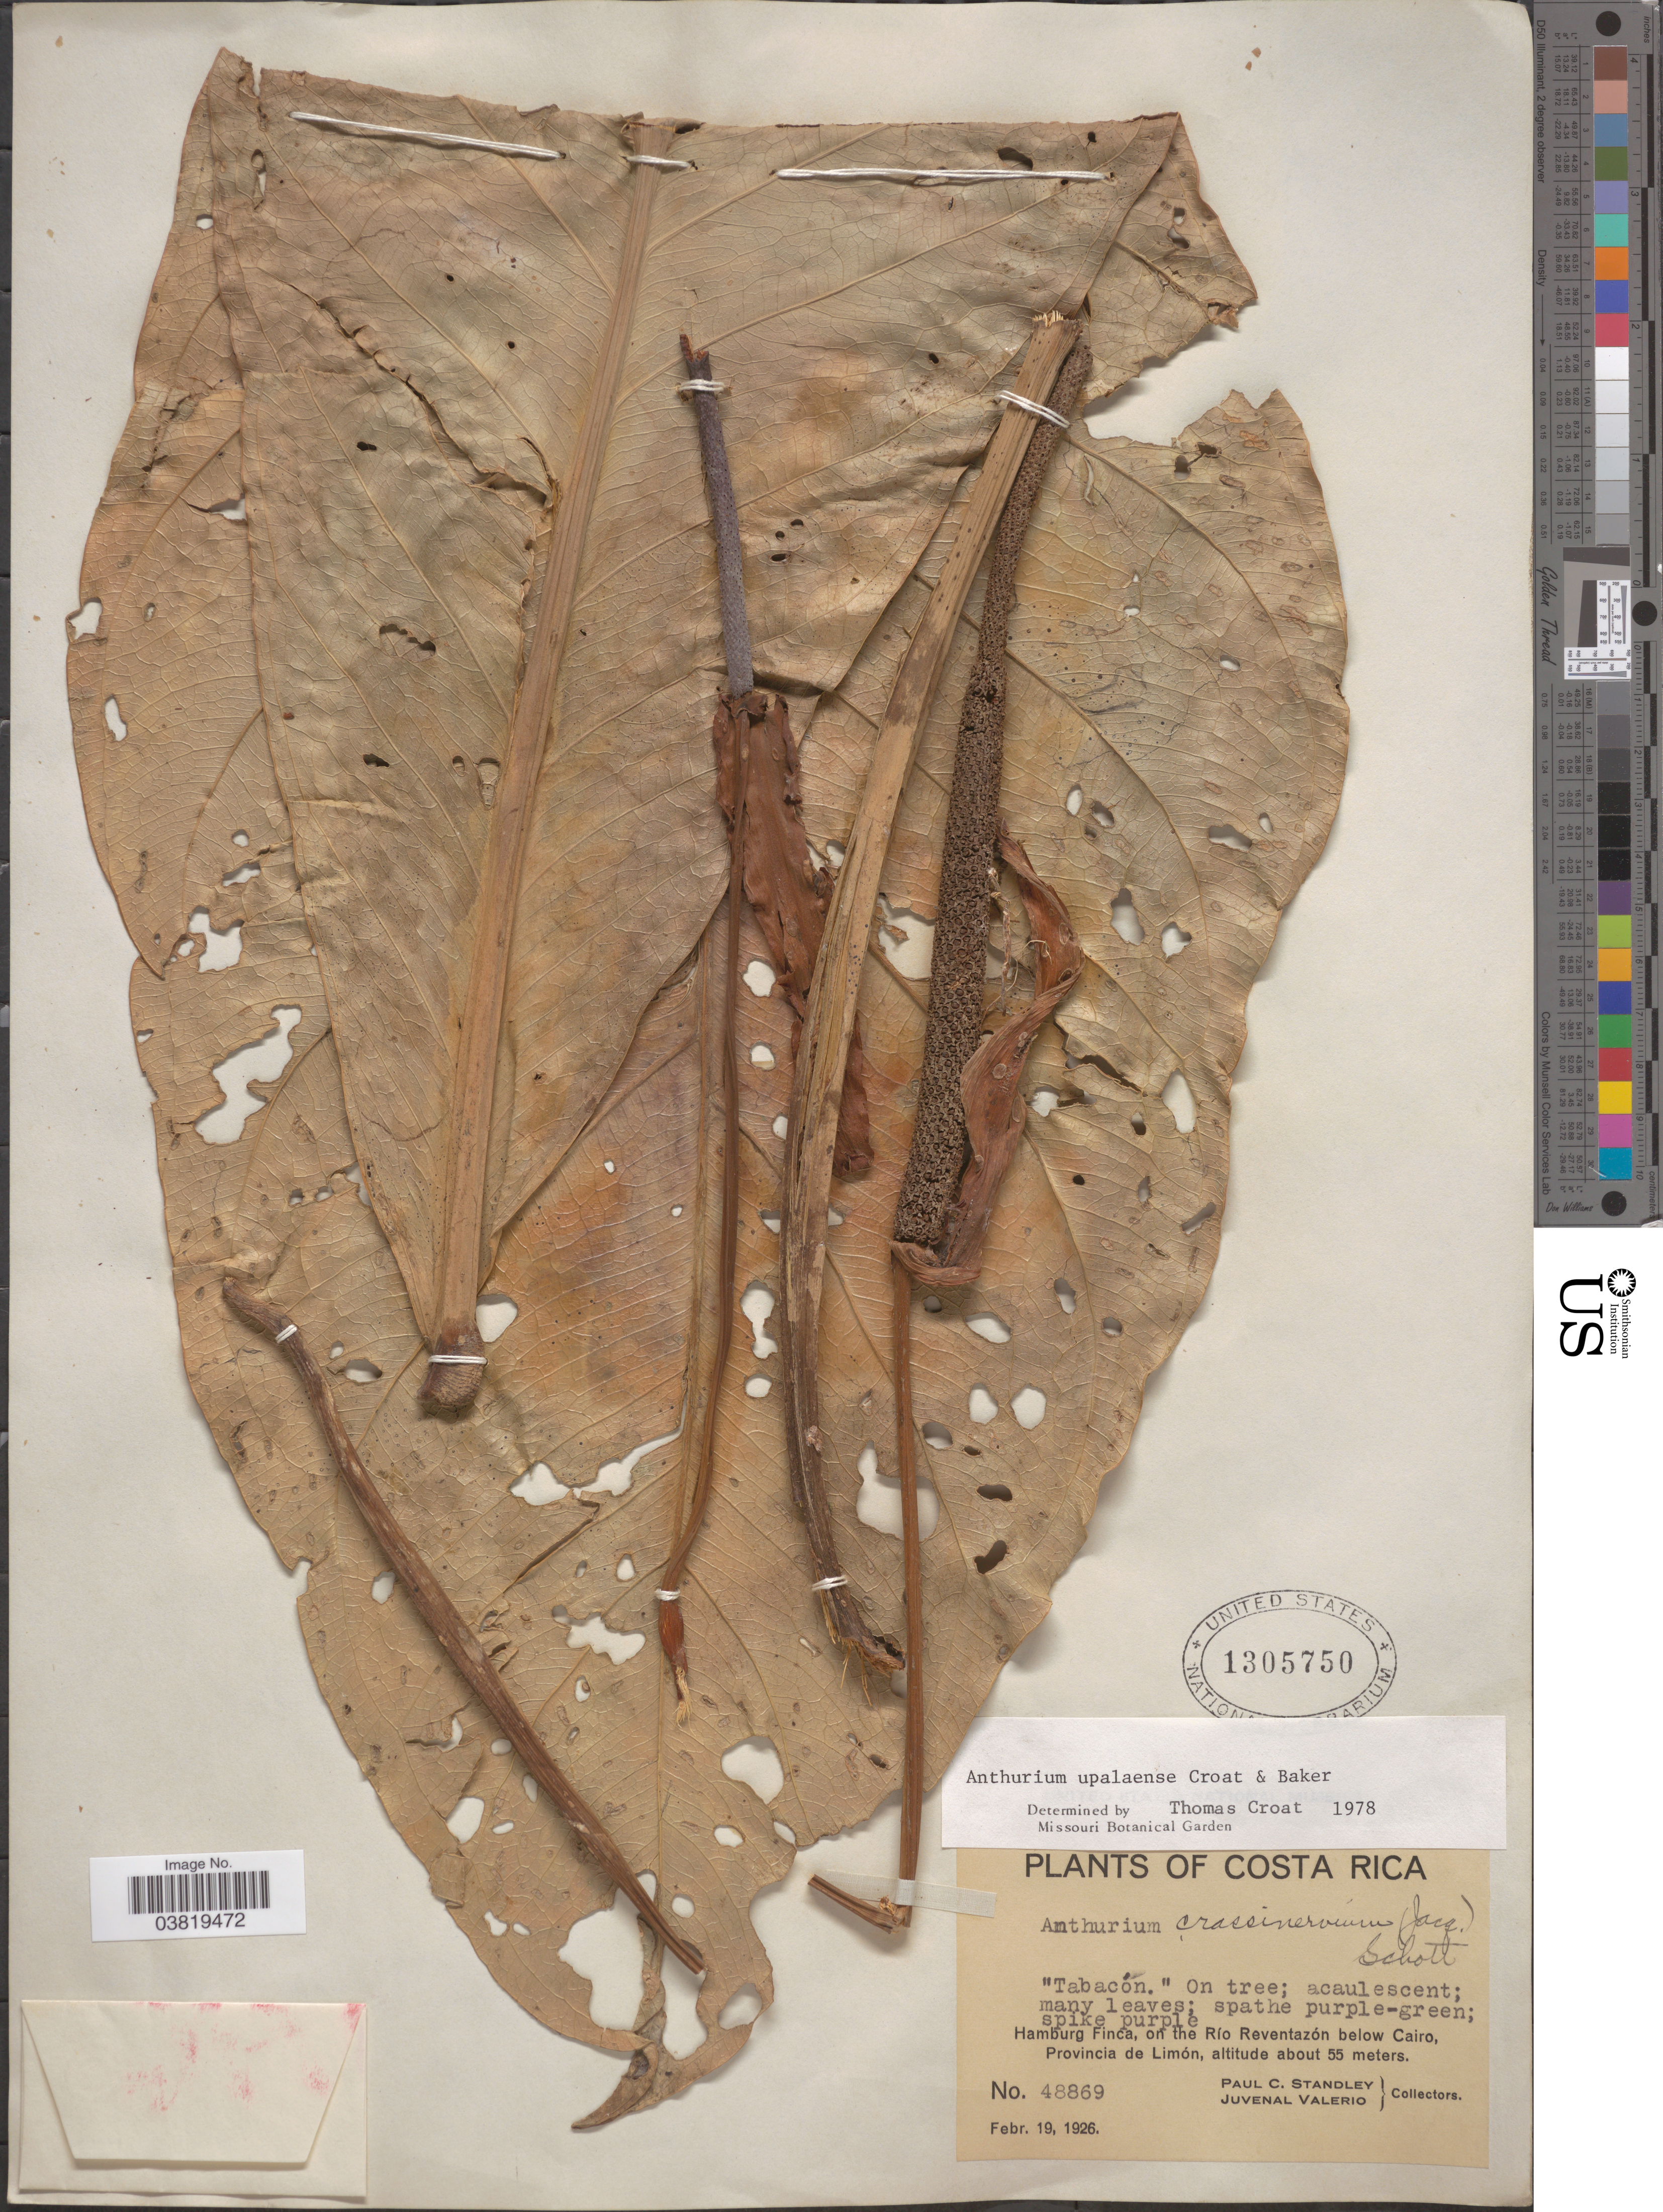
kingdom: Plantae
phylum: Tracheophyta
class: Liliopsida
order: Alismatales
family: Araceae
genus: Anthurium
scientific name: Anthurium upalaense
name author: Croat & R.A. Baker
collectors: P. C. Standley & J. Valerio R.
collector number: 48869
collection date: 1926-02-19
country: Costa Rica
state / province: Limón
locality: Hamburg Finca, on the Río Reventazón below Cairo.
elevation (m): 55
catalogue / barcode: US 1305750